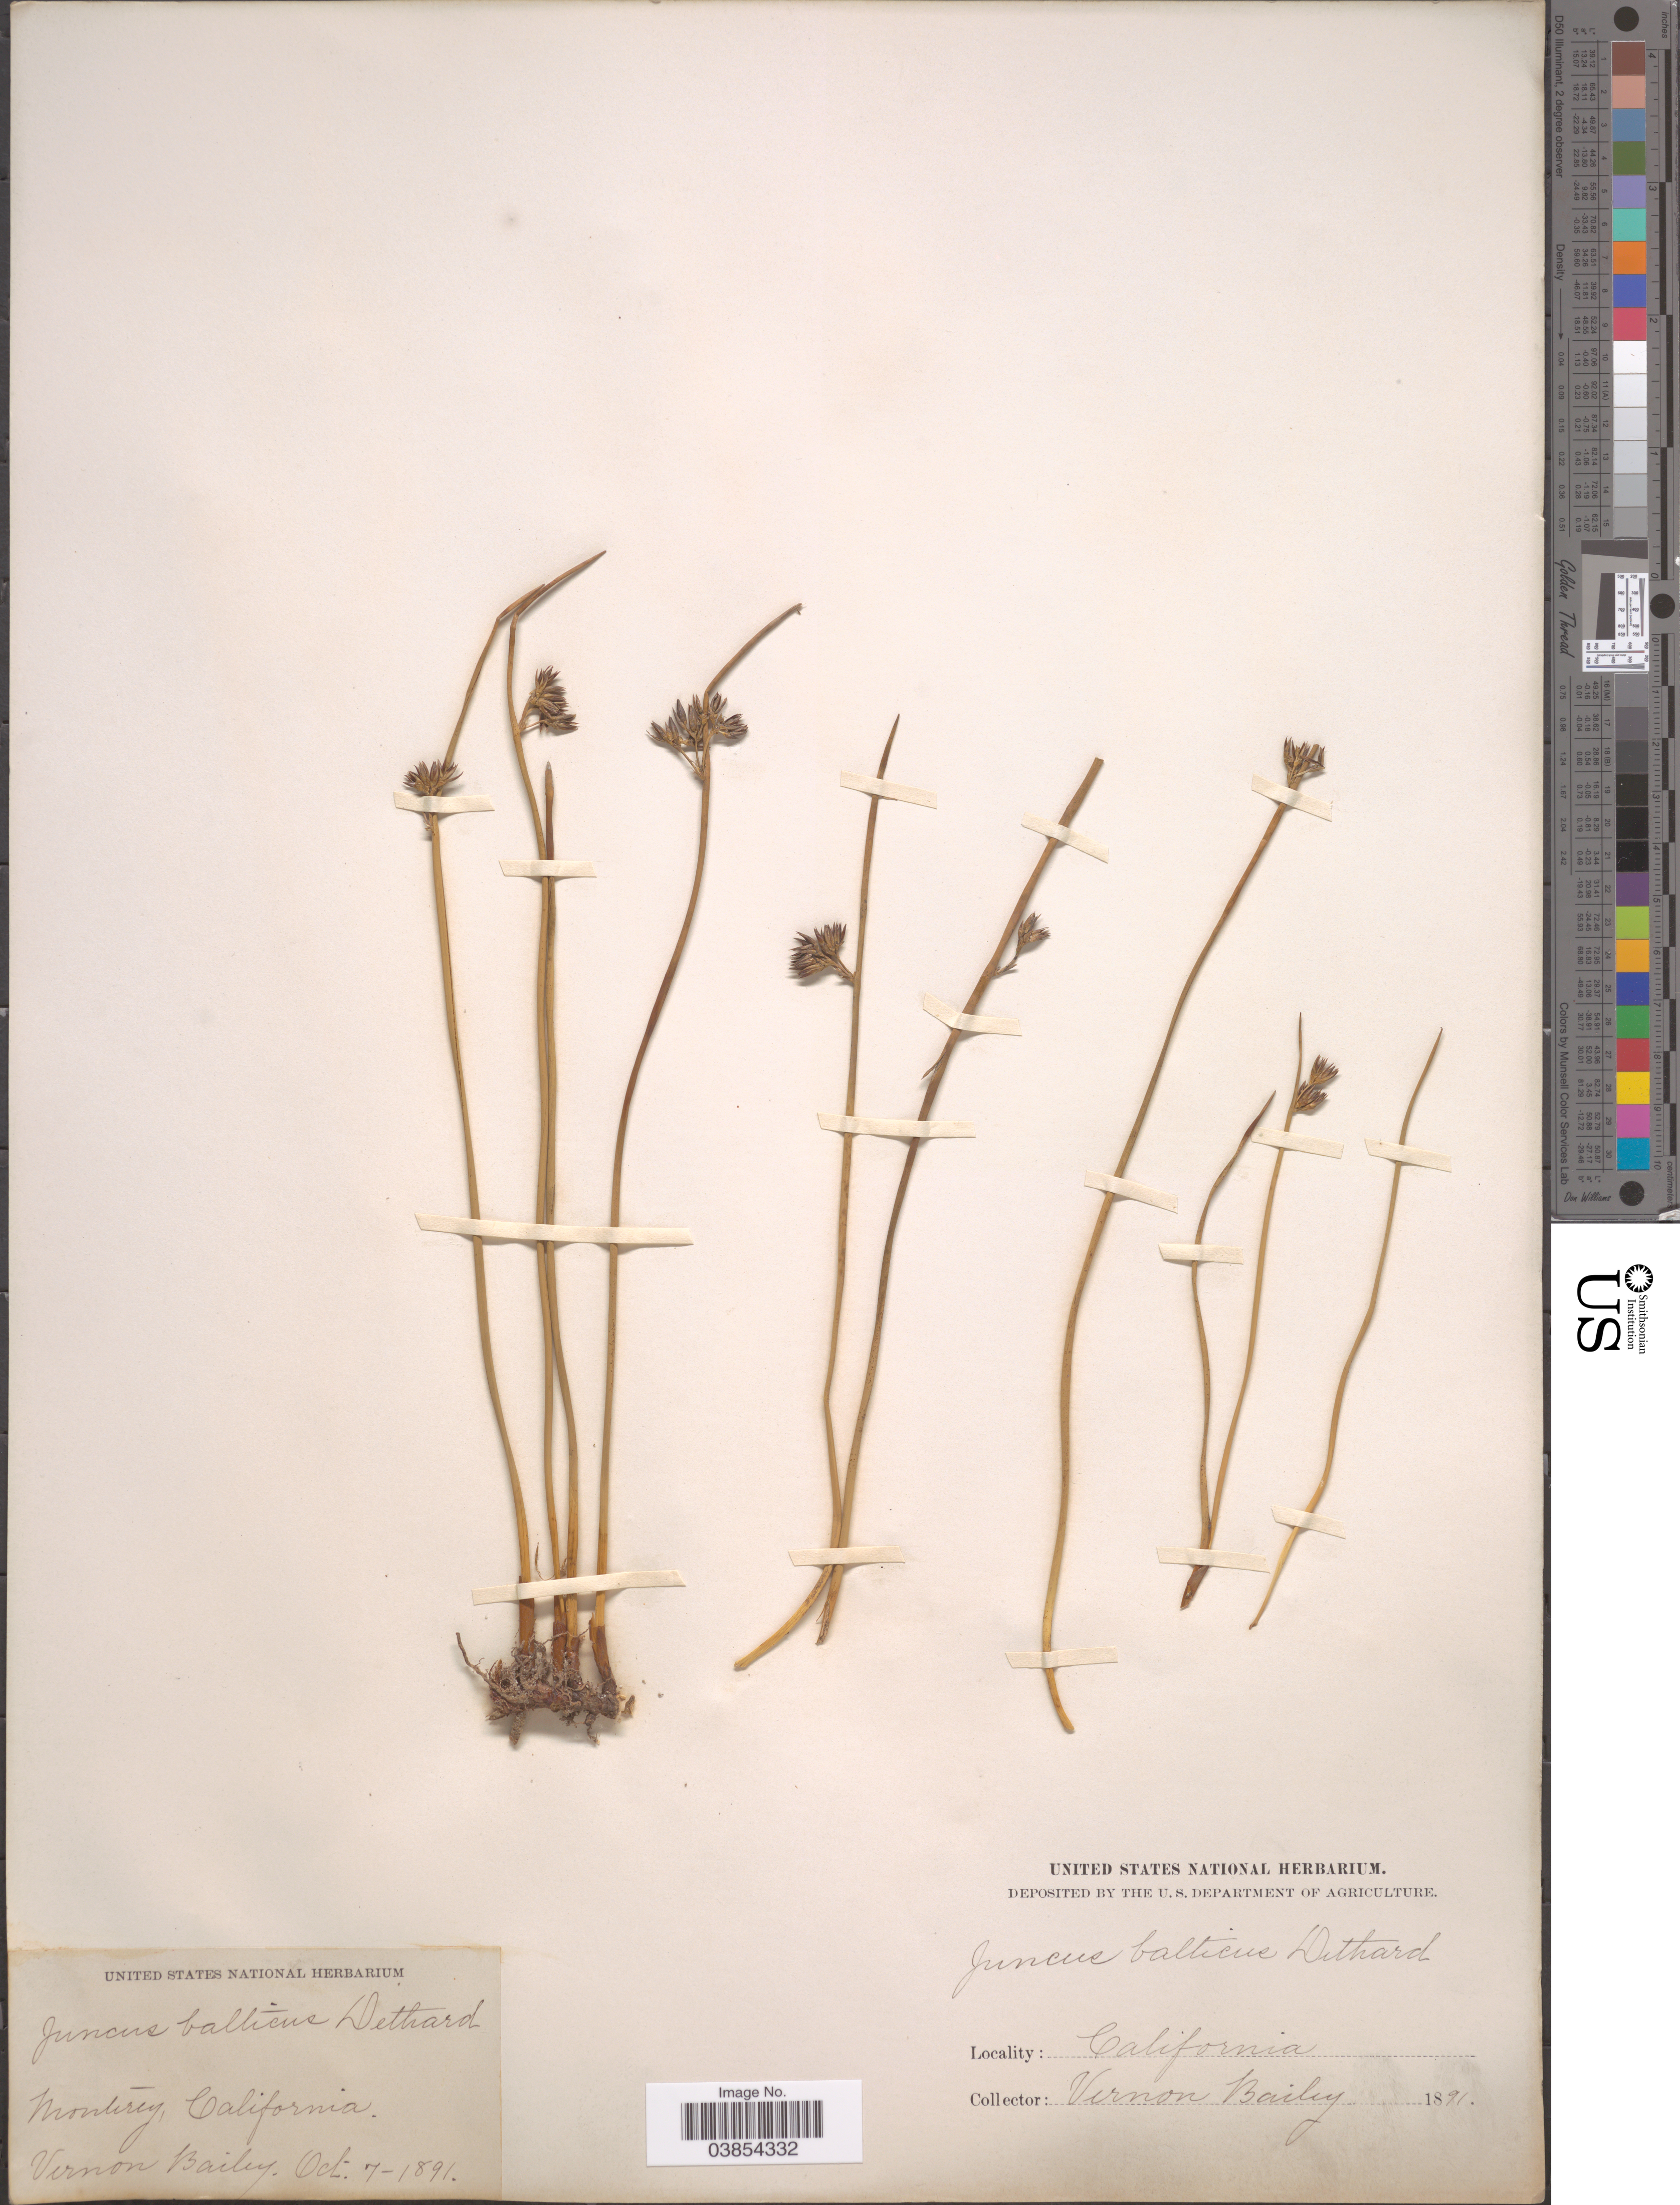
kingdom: Plantae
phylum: Tracheophyta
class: Liliopsida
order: Poales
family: Juncaceae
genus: Juncus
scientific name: Juncus lesueurii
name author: Bol.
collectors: V. O. Bailey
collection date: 1891-10-07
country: United States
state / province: California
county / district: Monterey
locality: Monterey.